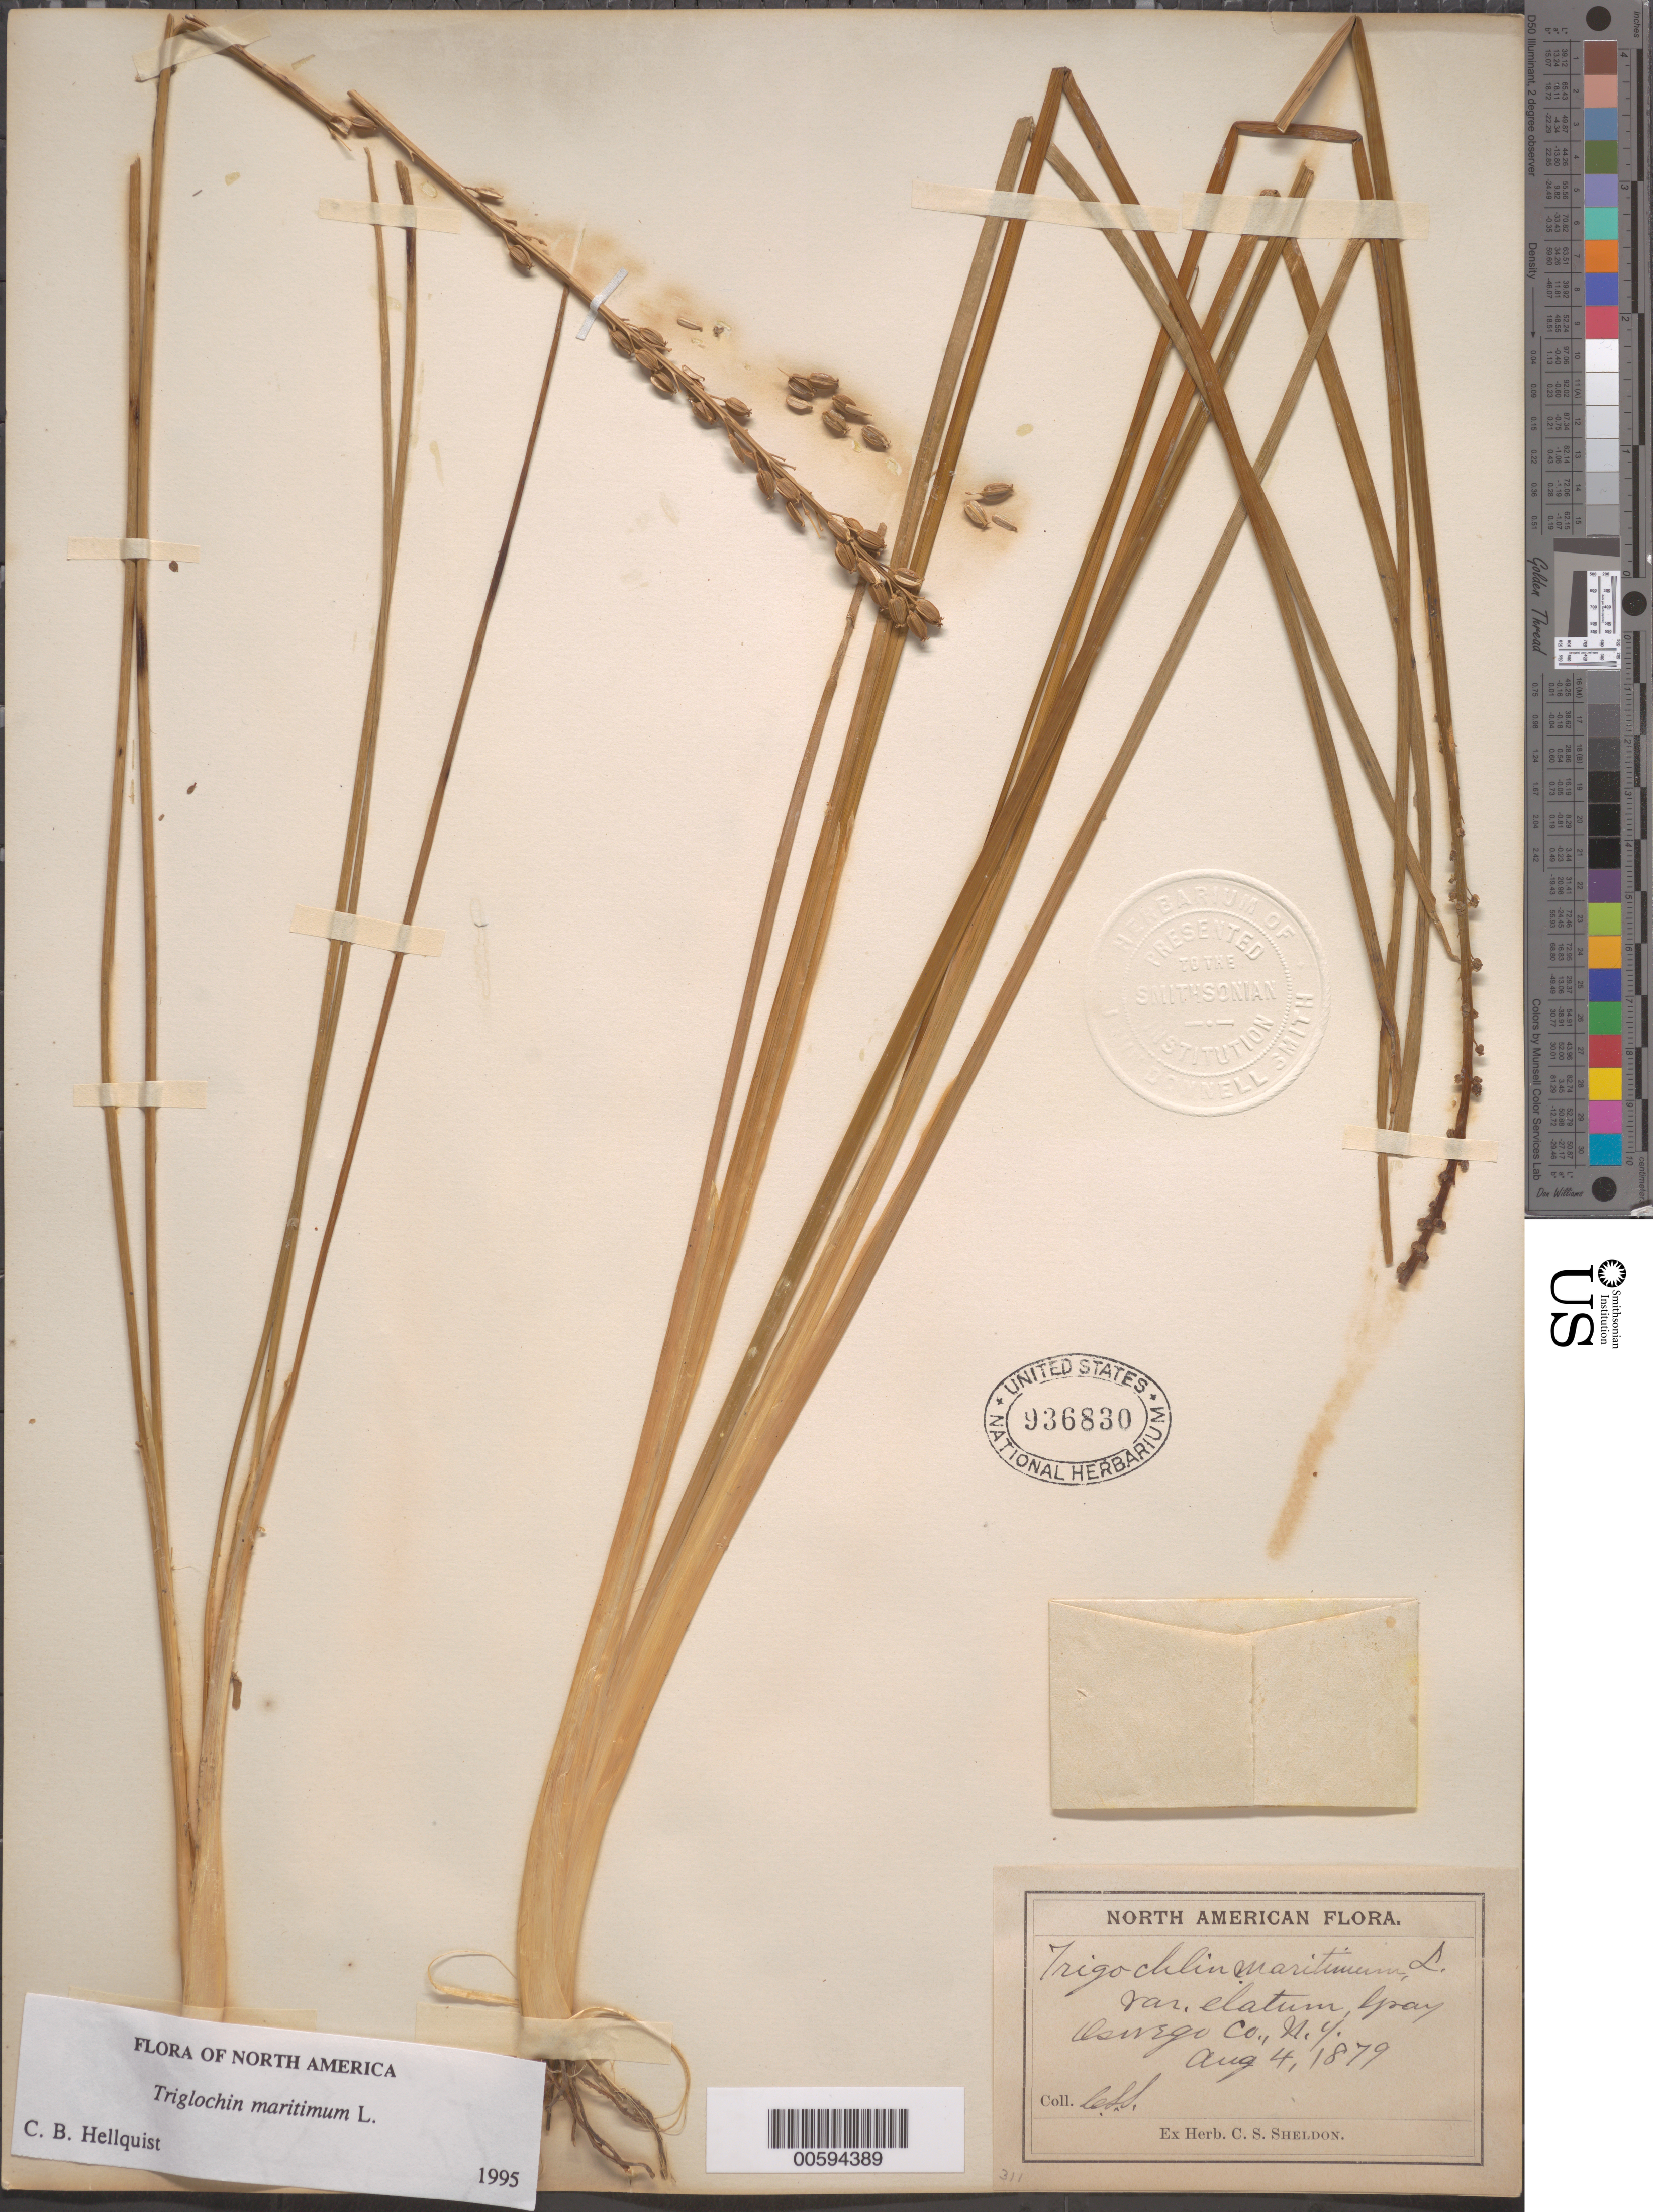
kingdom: Plantae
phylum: Tracheophyta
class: Liliopsida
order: Alismatales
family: Juncaginaceae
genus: Triglochin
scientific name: Triglochin maritima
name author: L.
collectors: C. S. Sheldon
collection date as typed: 04 Aug 1879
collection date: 1879-08-04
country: United States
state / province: New York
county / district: Oswego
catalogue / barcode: US 936830